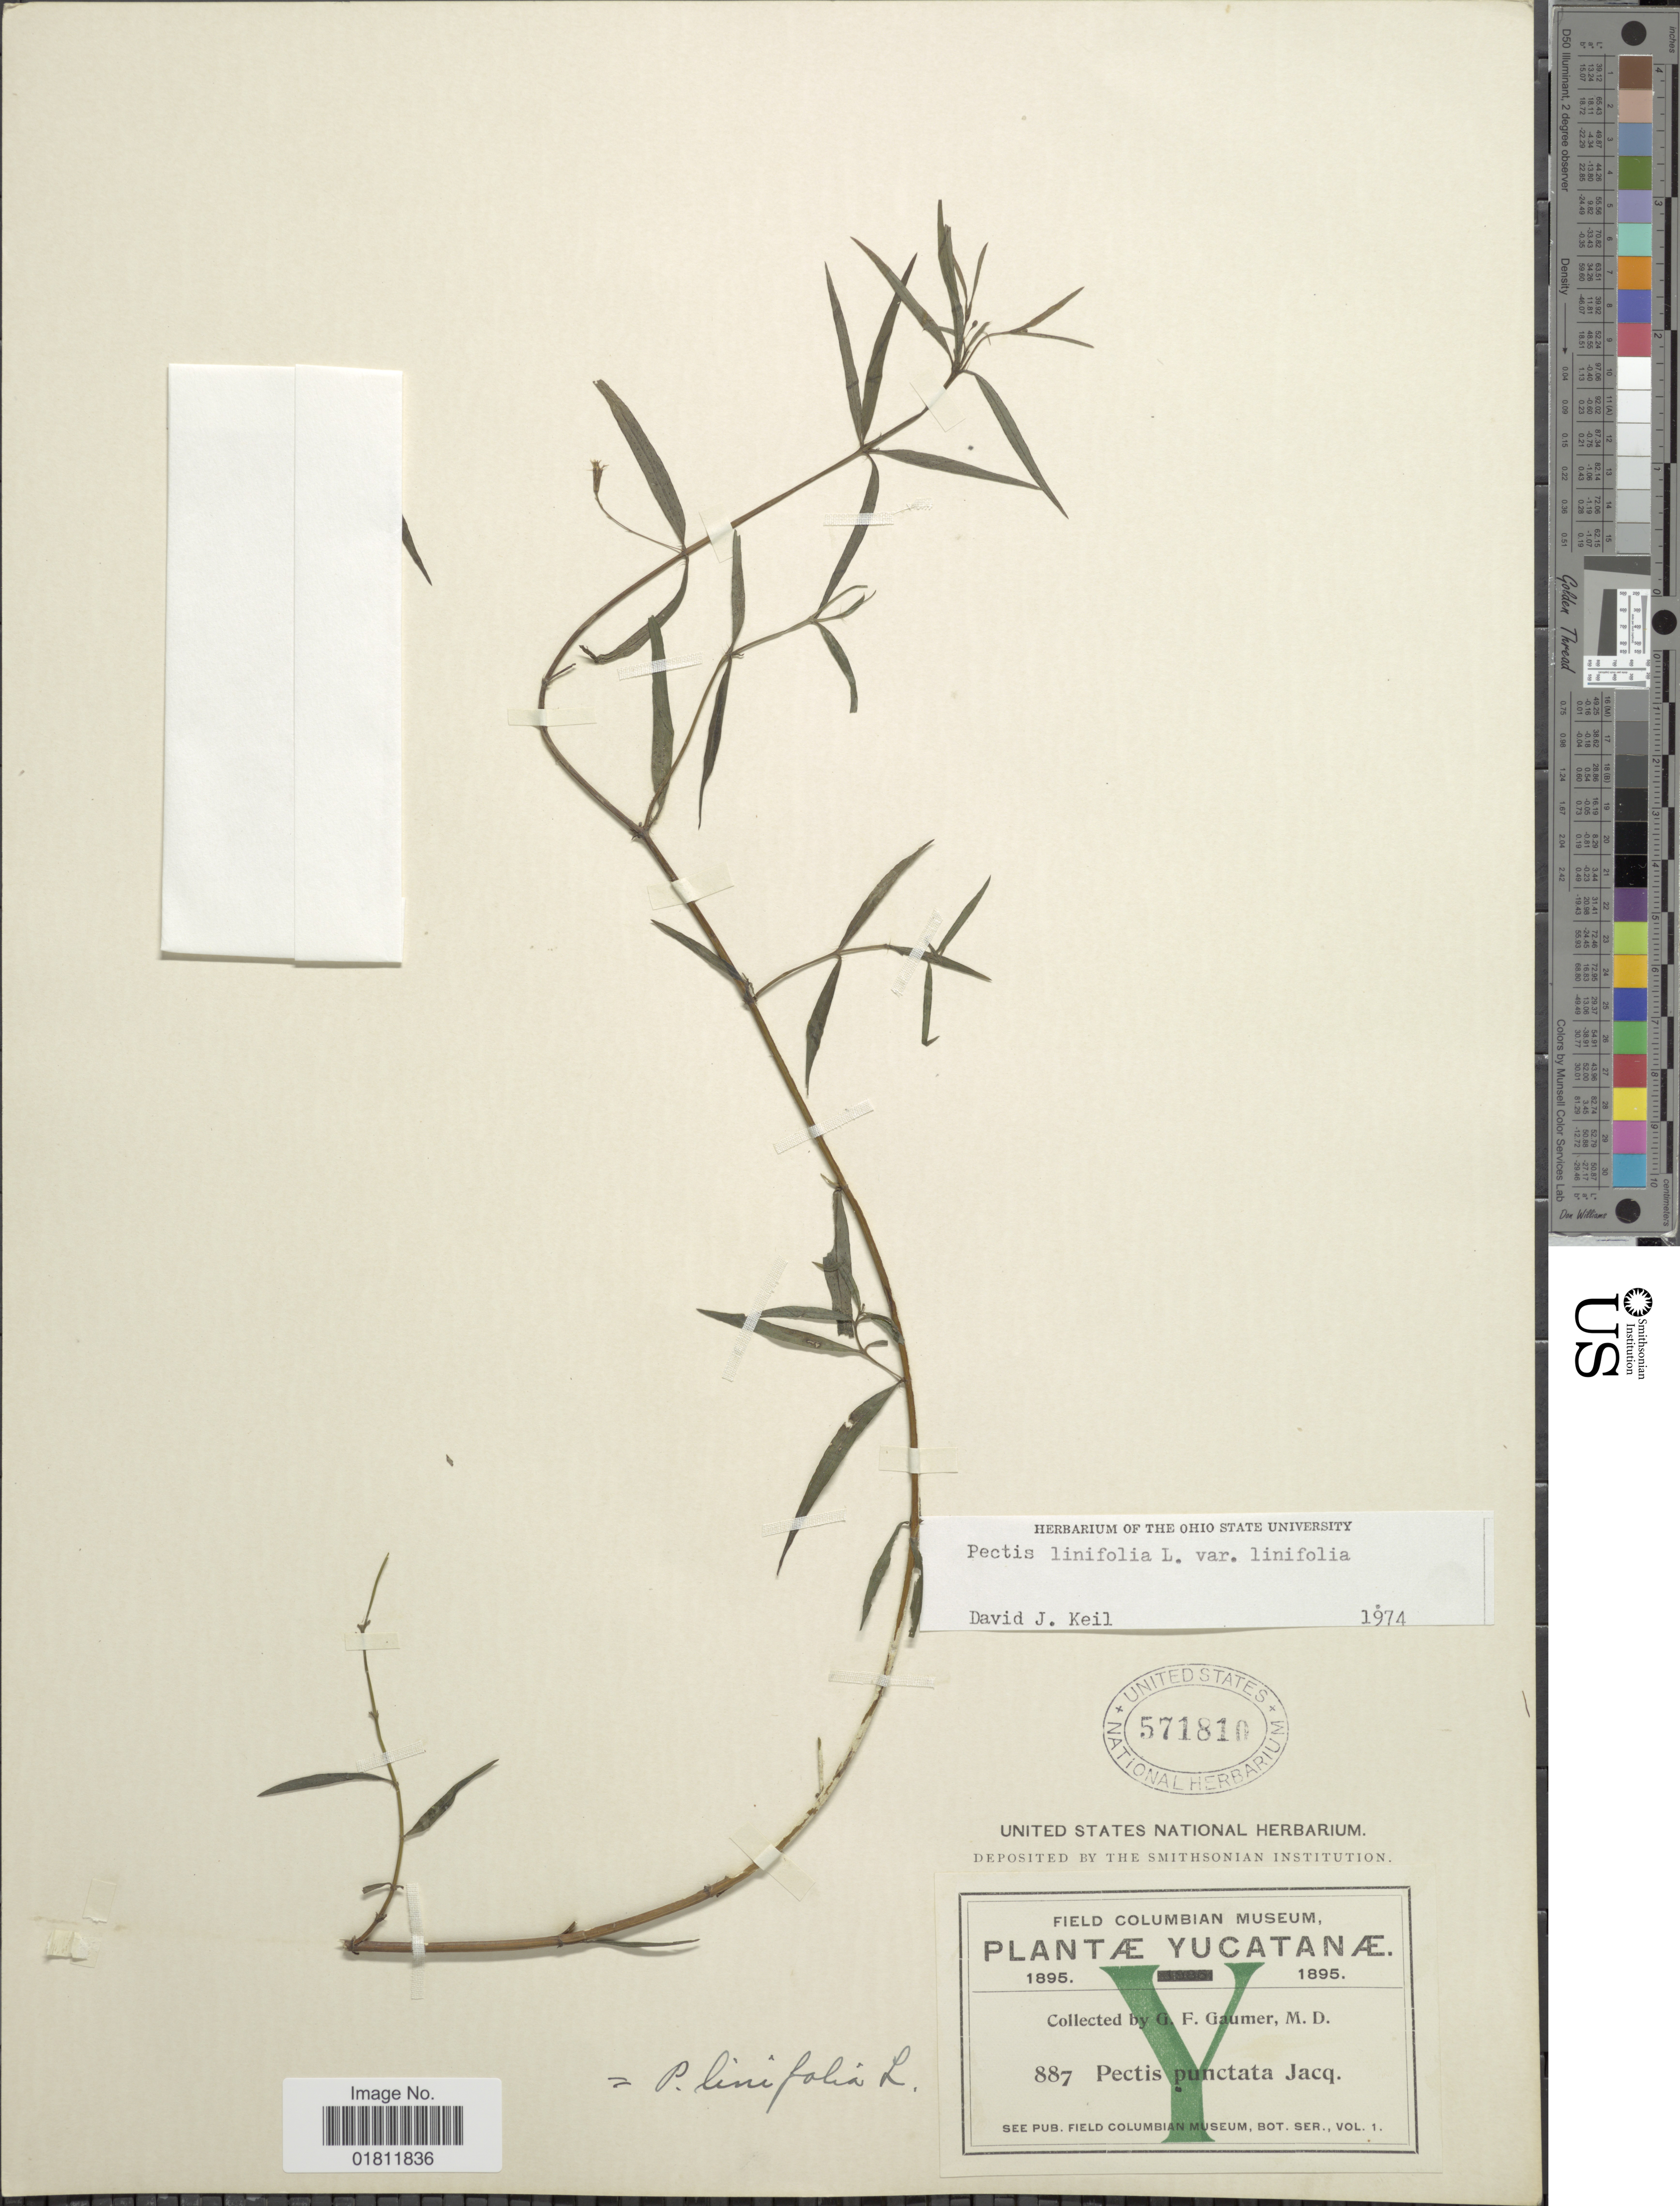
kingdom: Plantae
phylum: Tracheophyta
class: Magnoliopsida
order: Asterales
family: Asteraceae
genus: Pectis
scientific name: Pectis linifolia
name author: L.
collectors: G. F. Gaumer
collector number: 887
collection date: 1895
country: Mexico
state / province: Yucatán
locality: Yucatanae.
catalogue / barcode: US 571810